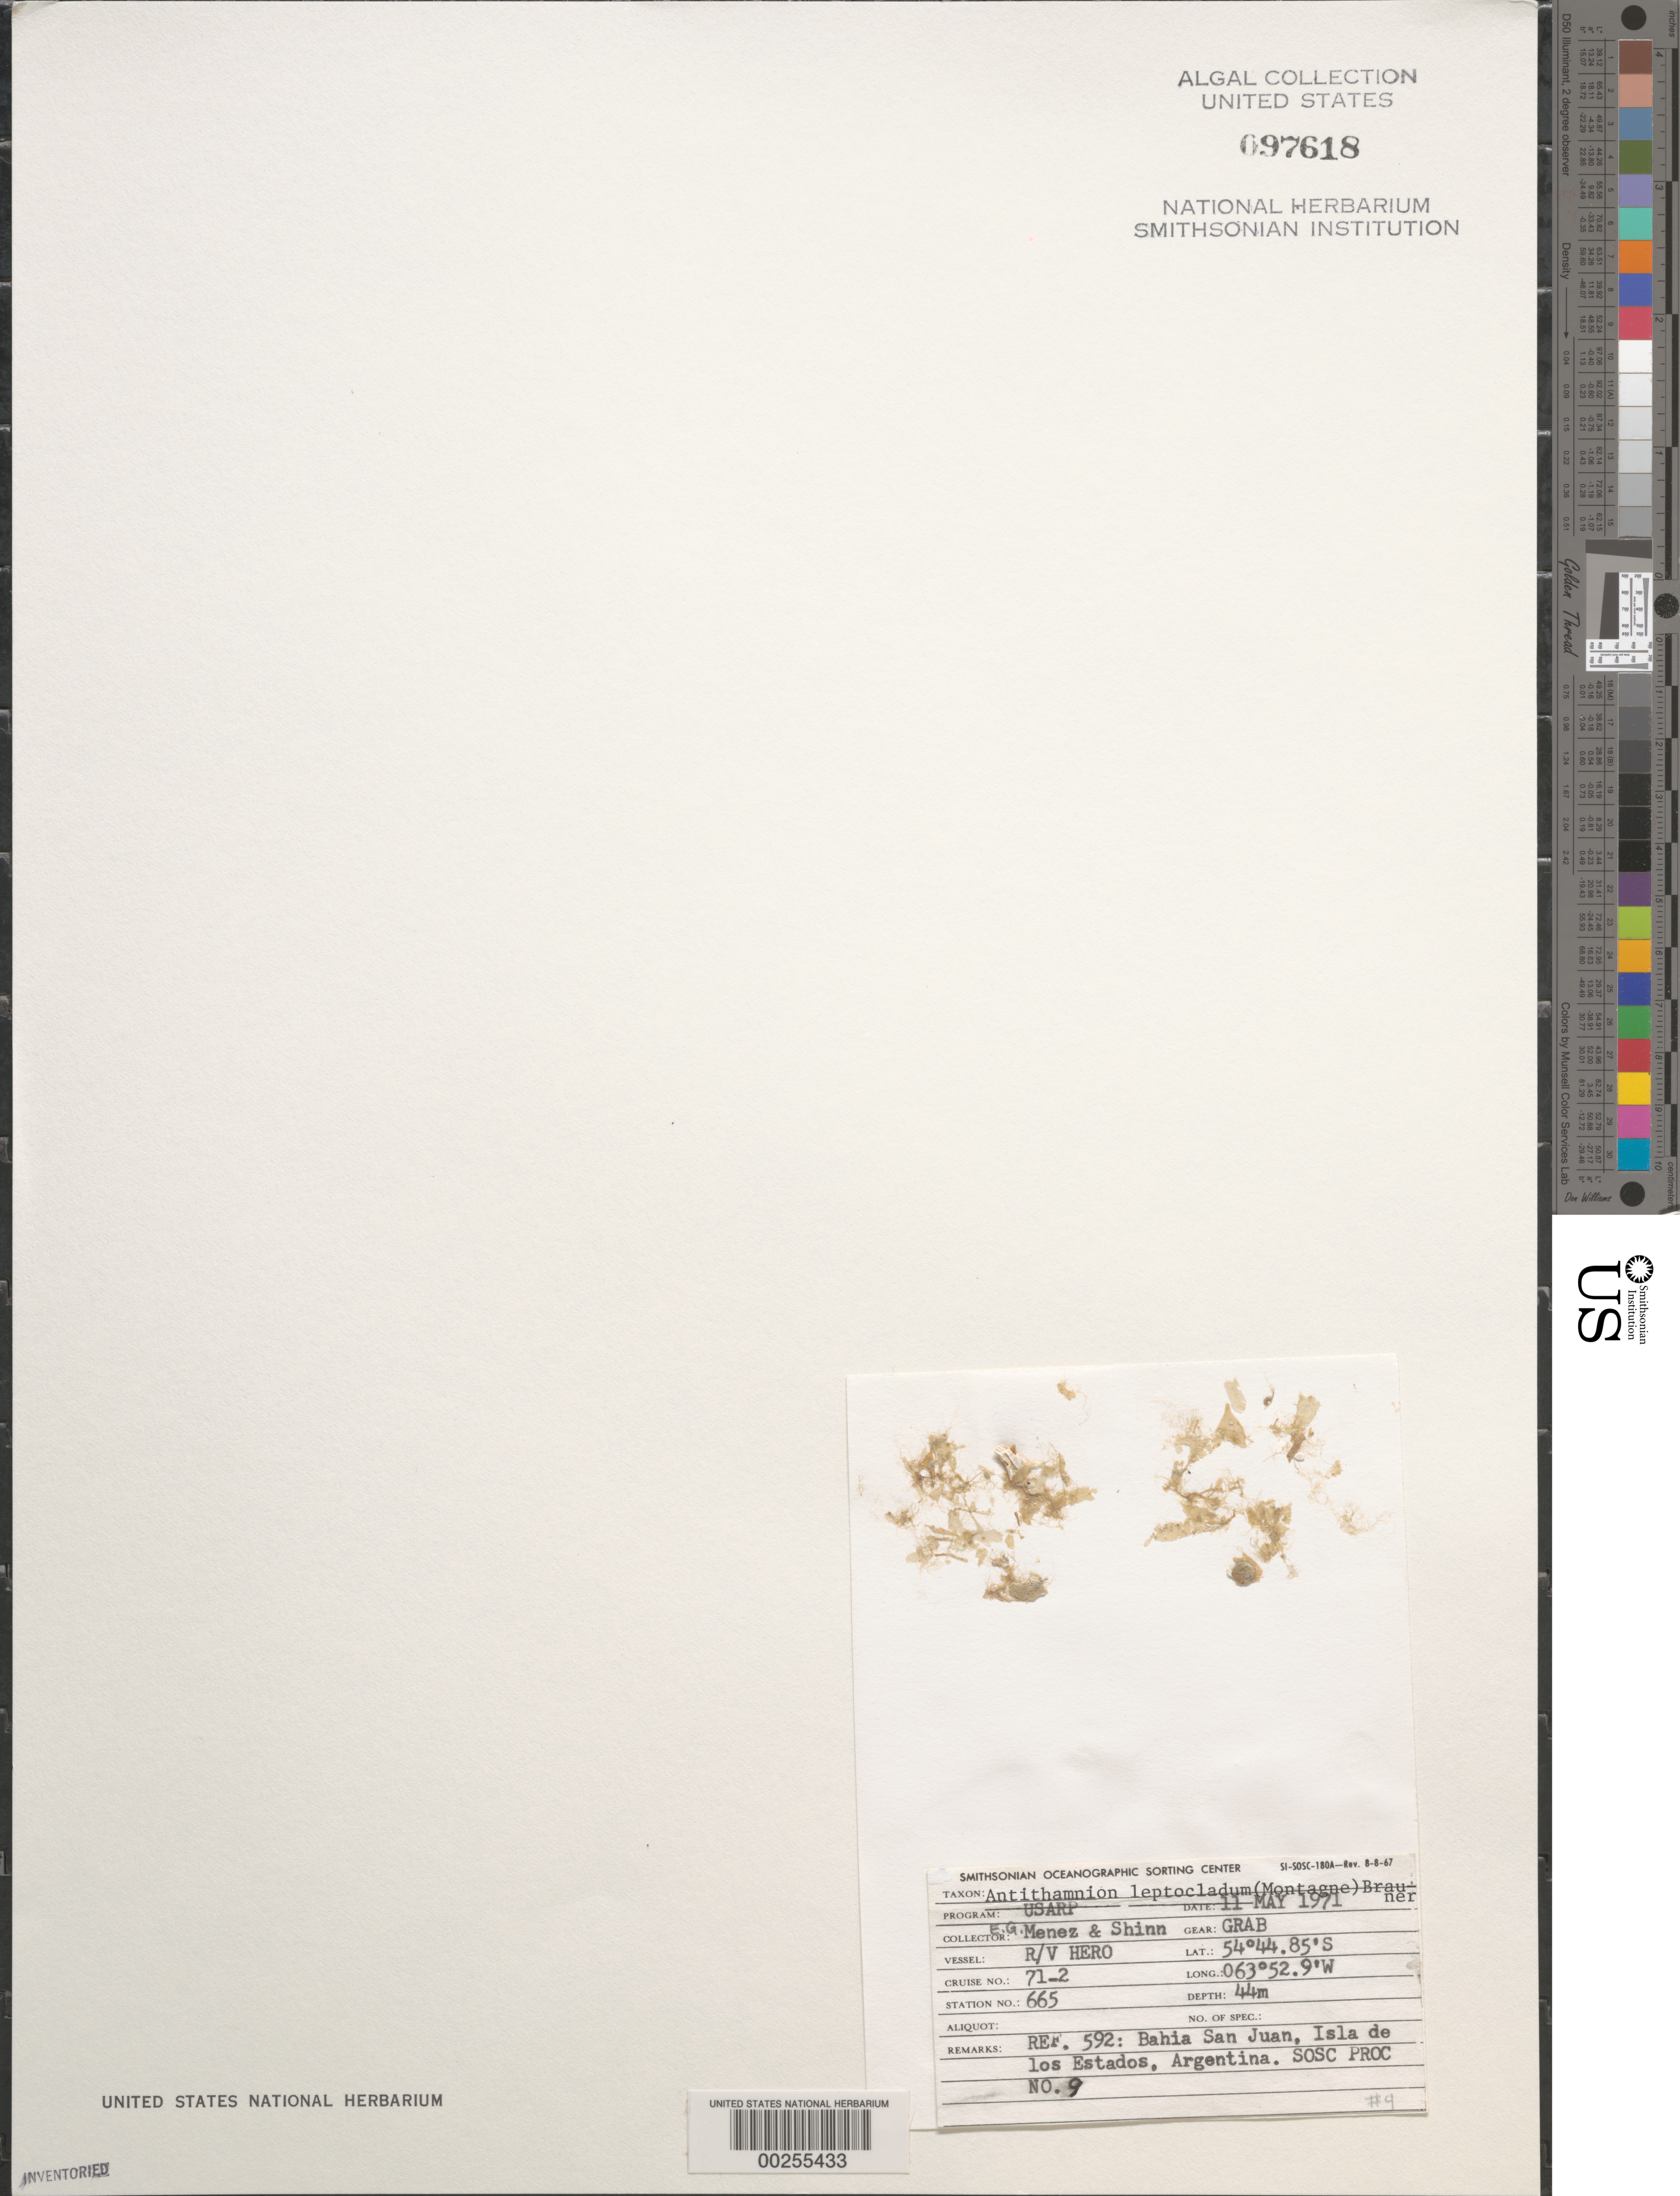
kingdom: Plantae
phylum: Rhodophyta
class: Florideophyceae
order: Ceramiales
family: Ceramiaceae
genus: Antithamnion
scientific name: Antithamnion densum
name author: (Suhr) M. Howe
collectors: Meñez & -. Shinn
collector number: Station 665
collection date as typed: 11 May 1971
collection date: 1971-05-11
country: Argentina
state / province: Tierra del Fuego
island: Isla de los Estados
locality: Bahia San Juan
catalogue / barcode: US 97618